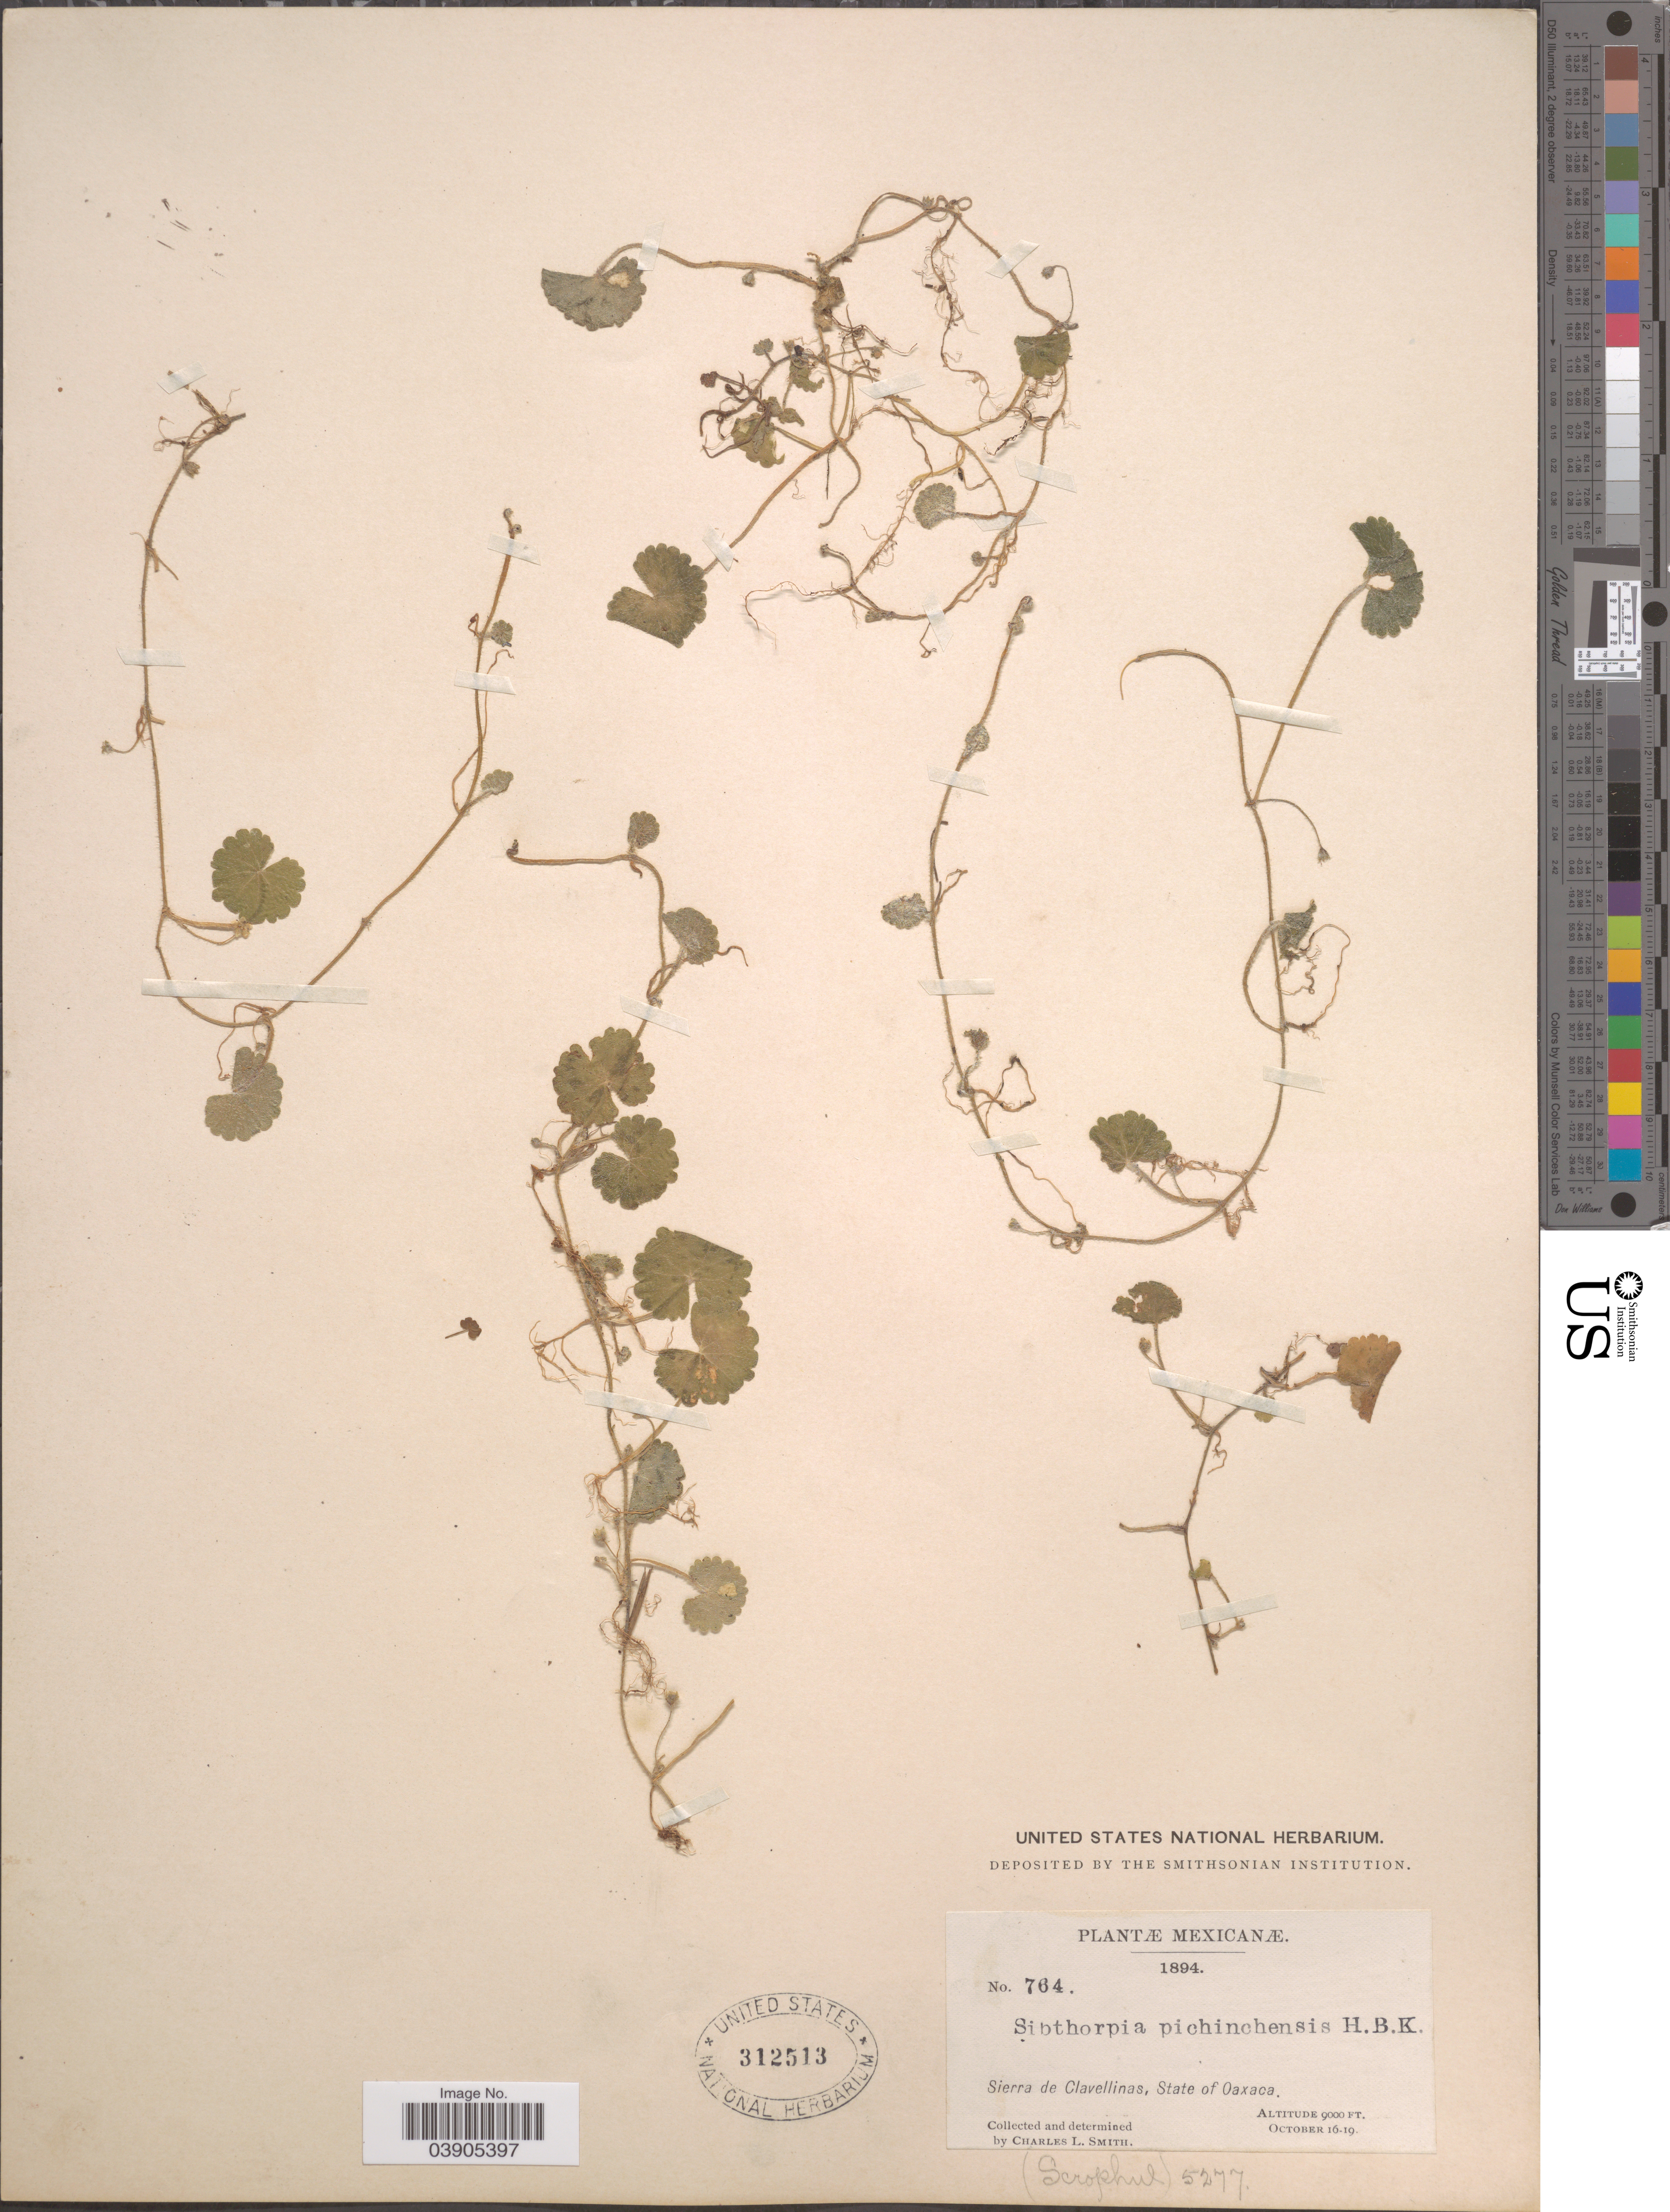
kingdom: Plantae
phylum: Tracheophyta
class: Magnoliopsida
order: Lamiales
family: Plantaginaceae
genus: Sibthorpia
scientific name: Sibthorpia repens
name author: (L.) Kuntze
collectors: C. L. Smith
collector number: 764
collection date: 1894-10-16/1894-10-19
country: Mexico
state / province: Oaxaca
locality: Sierra de Clavellinas.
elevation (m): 2743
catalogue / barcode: US 312513